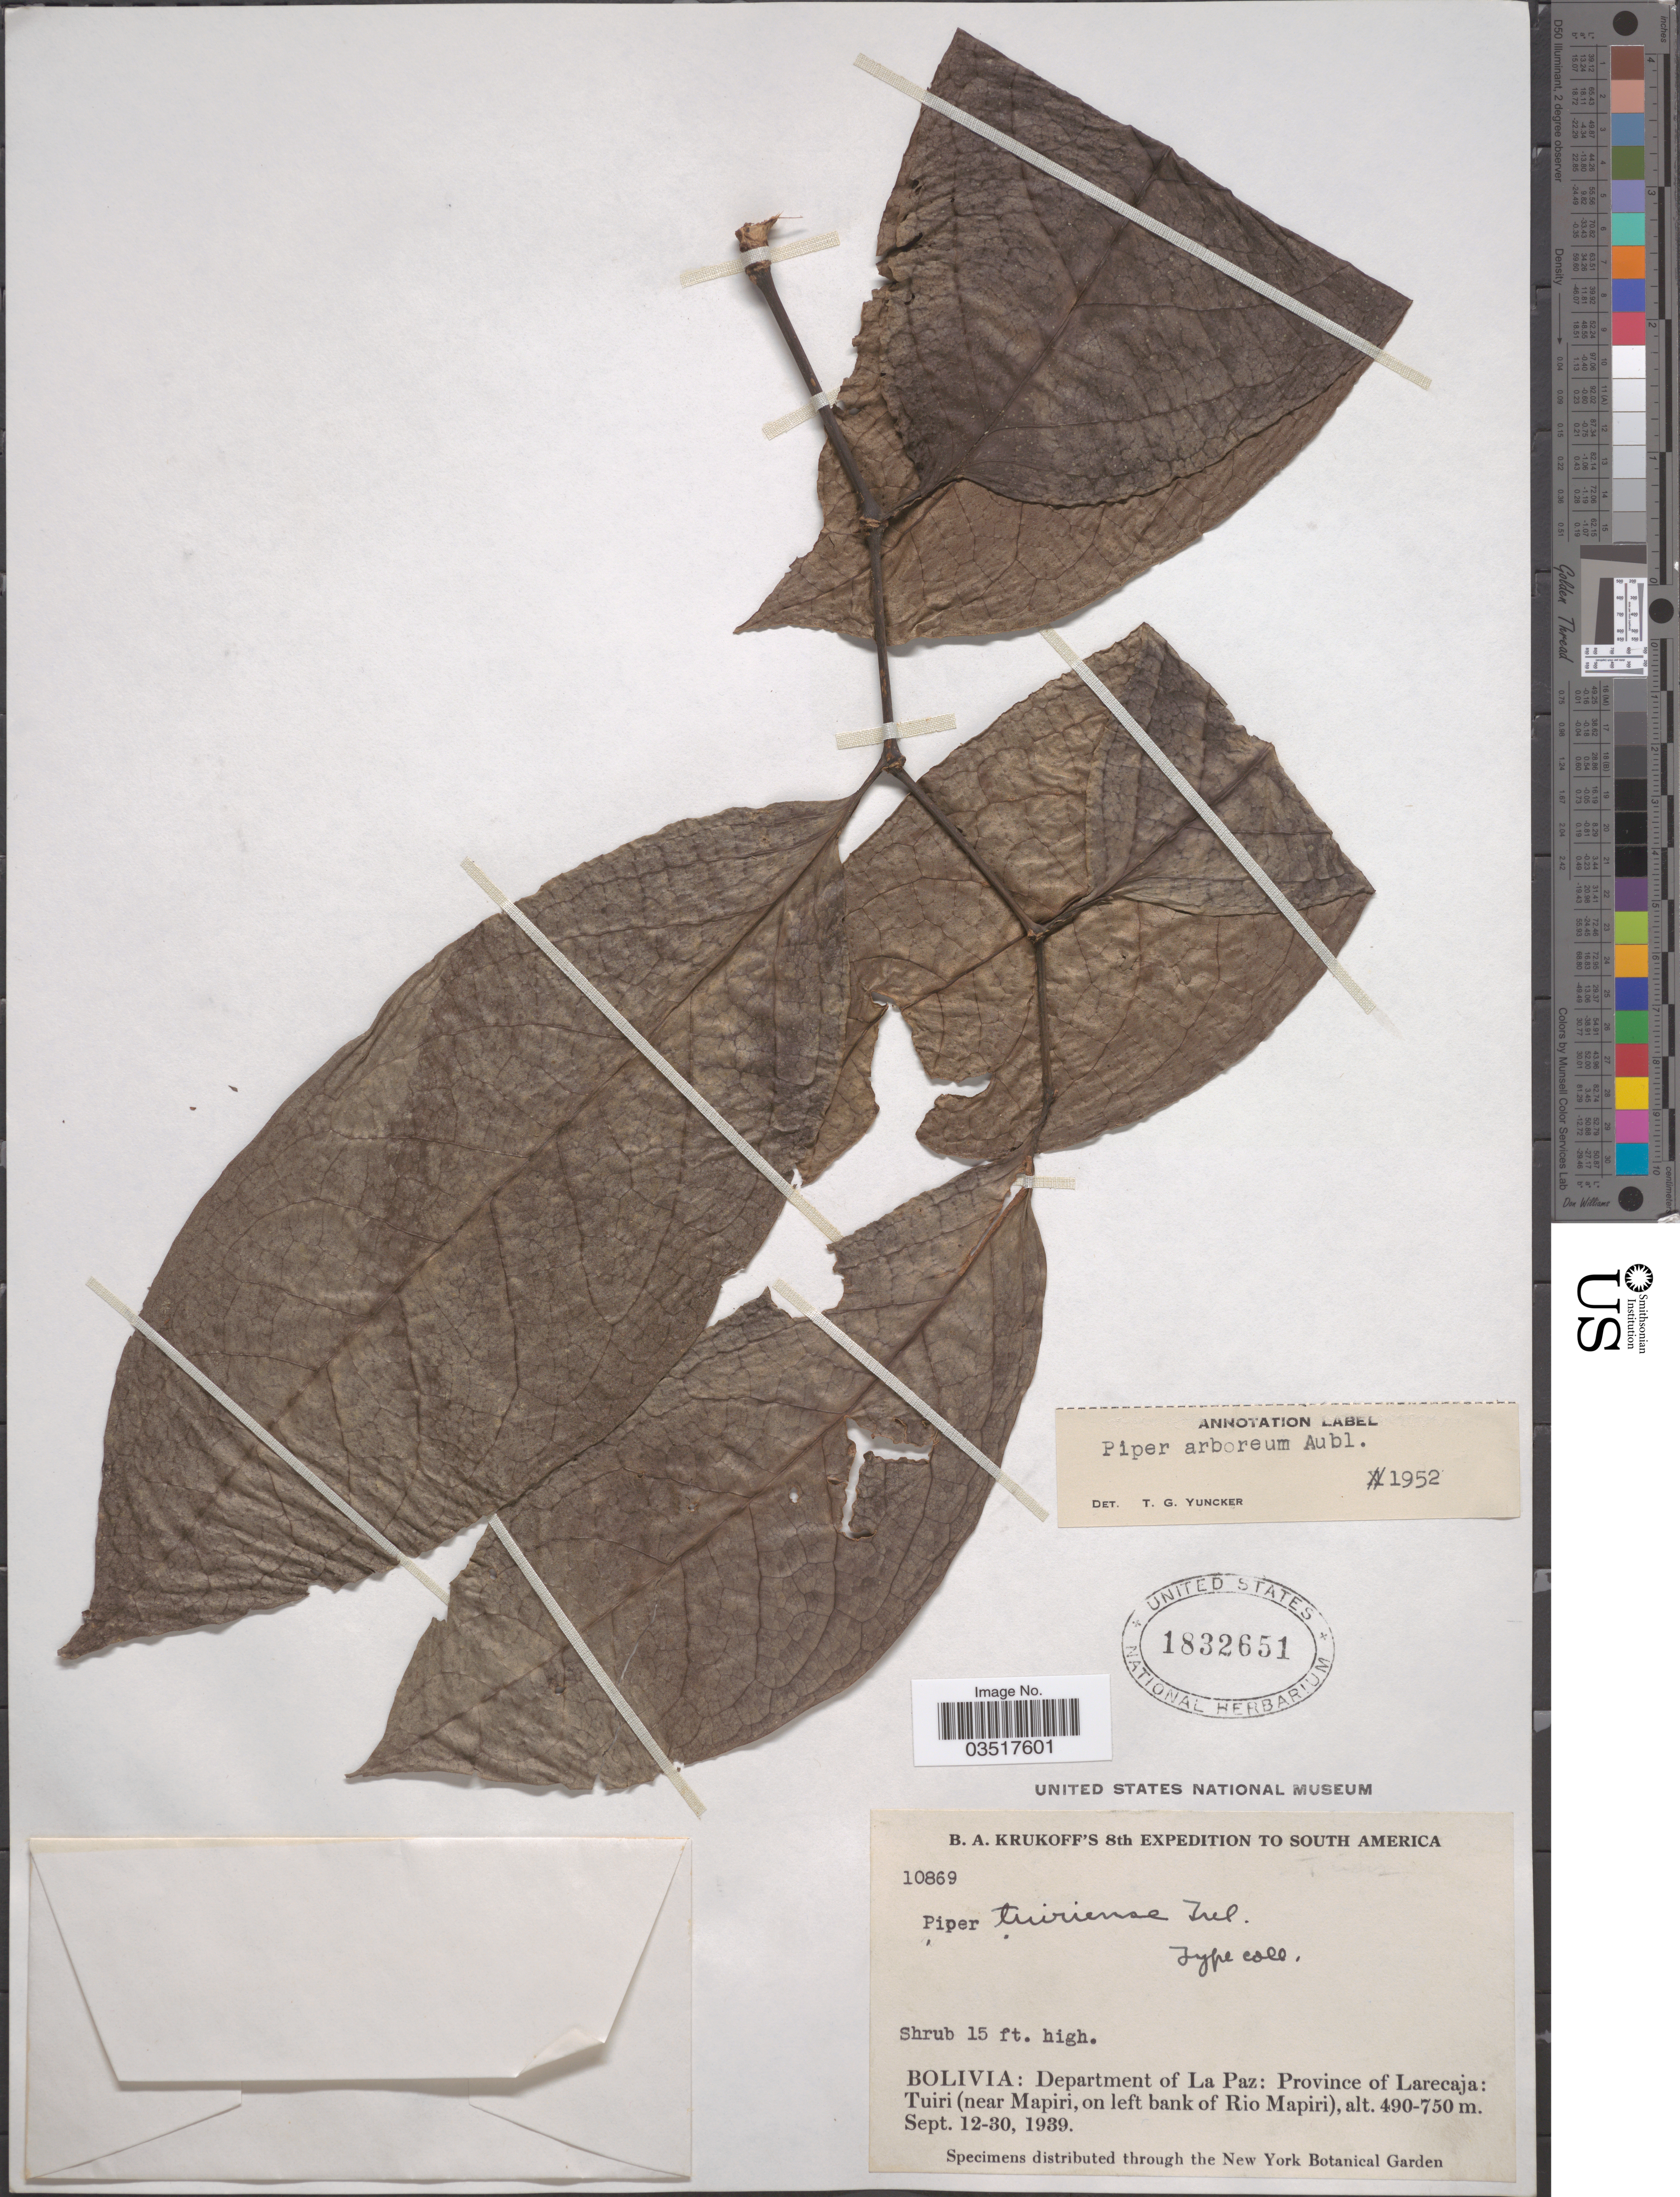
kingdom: Plantae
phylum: Tracheophyta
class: Magnoliopsida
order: Piperales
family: Piperaceae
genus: Piper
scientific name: Piper arboreum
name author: Aubl.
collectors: B. A. Krukoff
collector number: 10869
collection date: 1939-09-12/1939-09-30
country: Bolivia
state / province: La Paz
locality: Department of La Paz: Province of Larecaja: Tuiri (near Mapiri, on left bank of Rio Mapiri).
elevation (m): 490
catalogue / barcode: US 1832651